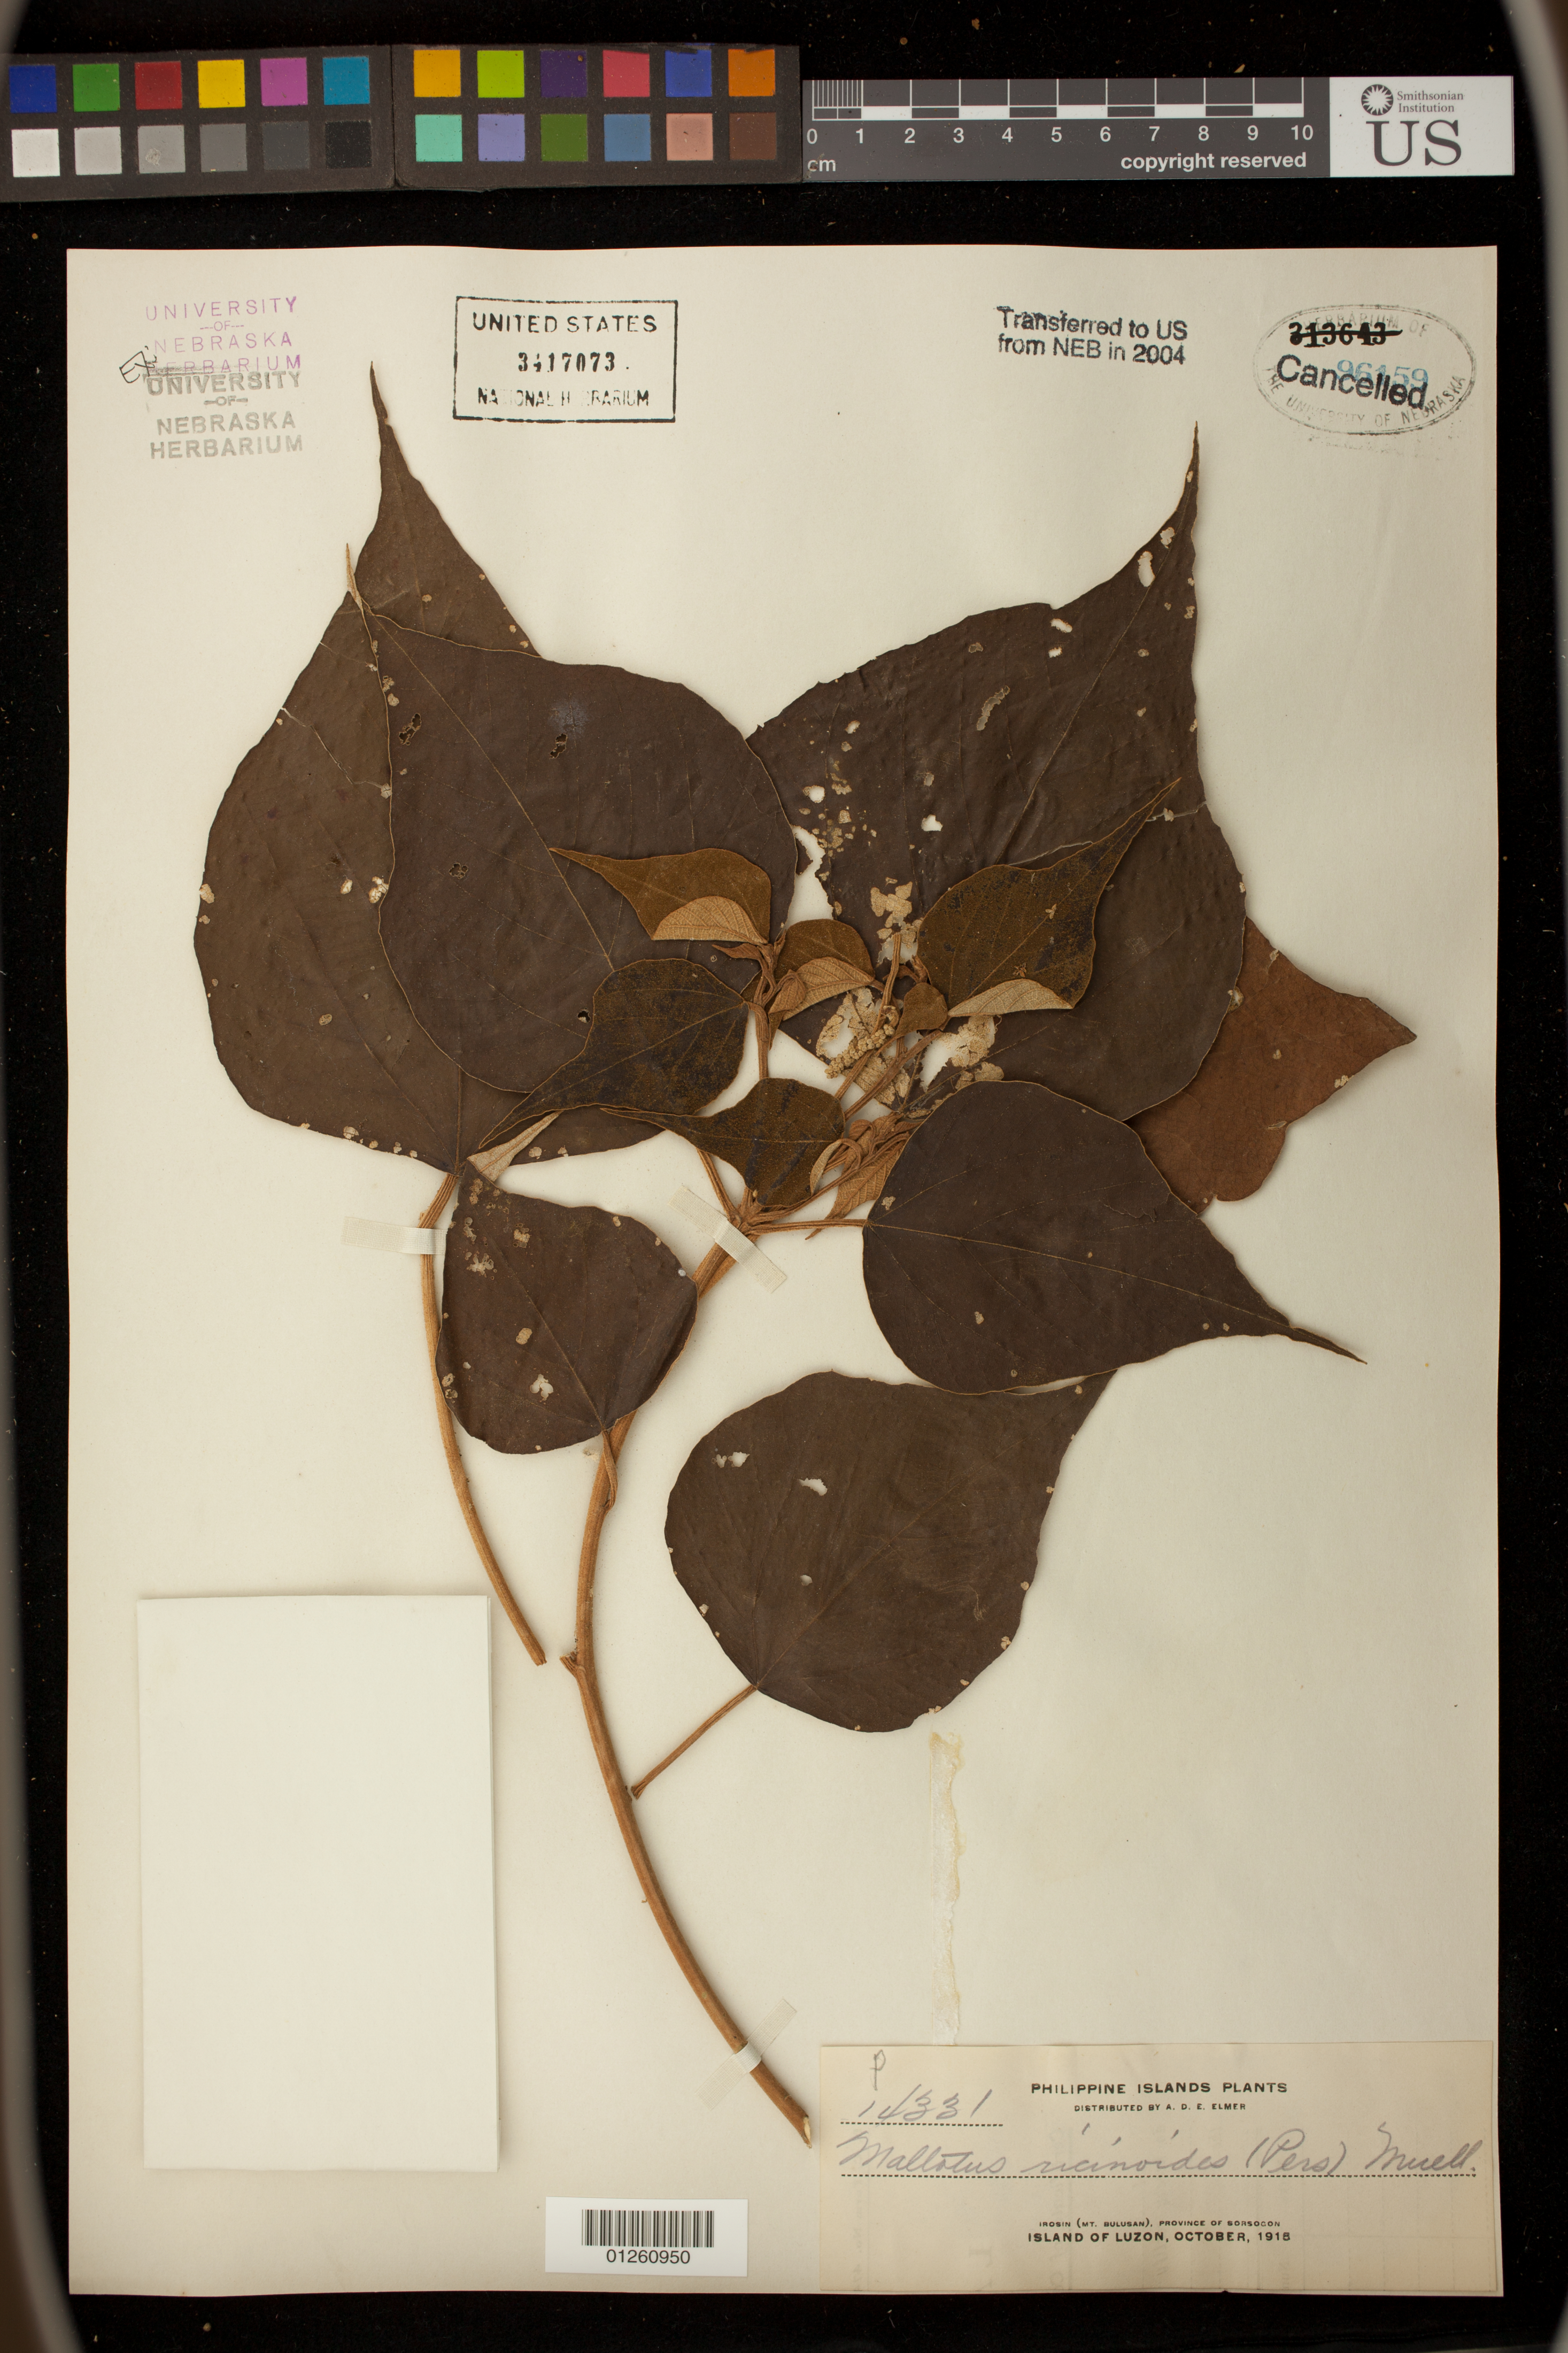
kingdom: Plantae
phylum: Tracheophyta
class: Magnoliopsida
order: Malpighiales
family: Euphorbiaceae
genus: Mallotus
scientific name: Mallotus ricinoides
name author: (Pers.) Müll. Arg.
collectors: A. D. E. Elmer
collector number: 14331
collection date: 1915-10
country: Philippines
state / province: Bicol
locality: Irosin (Mt. Bulusan), Province of Sorsogon, Island of Luzon.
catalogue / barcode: US 3417073